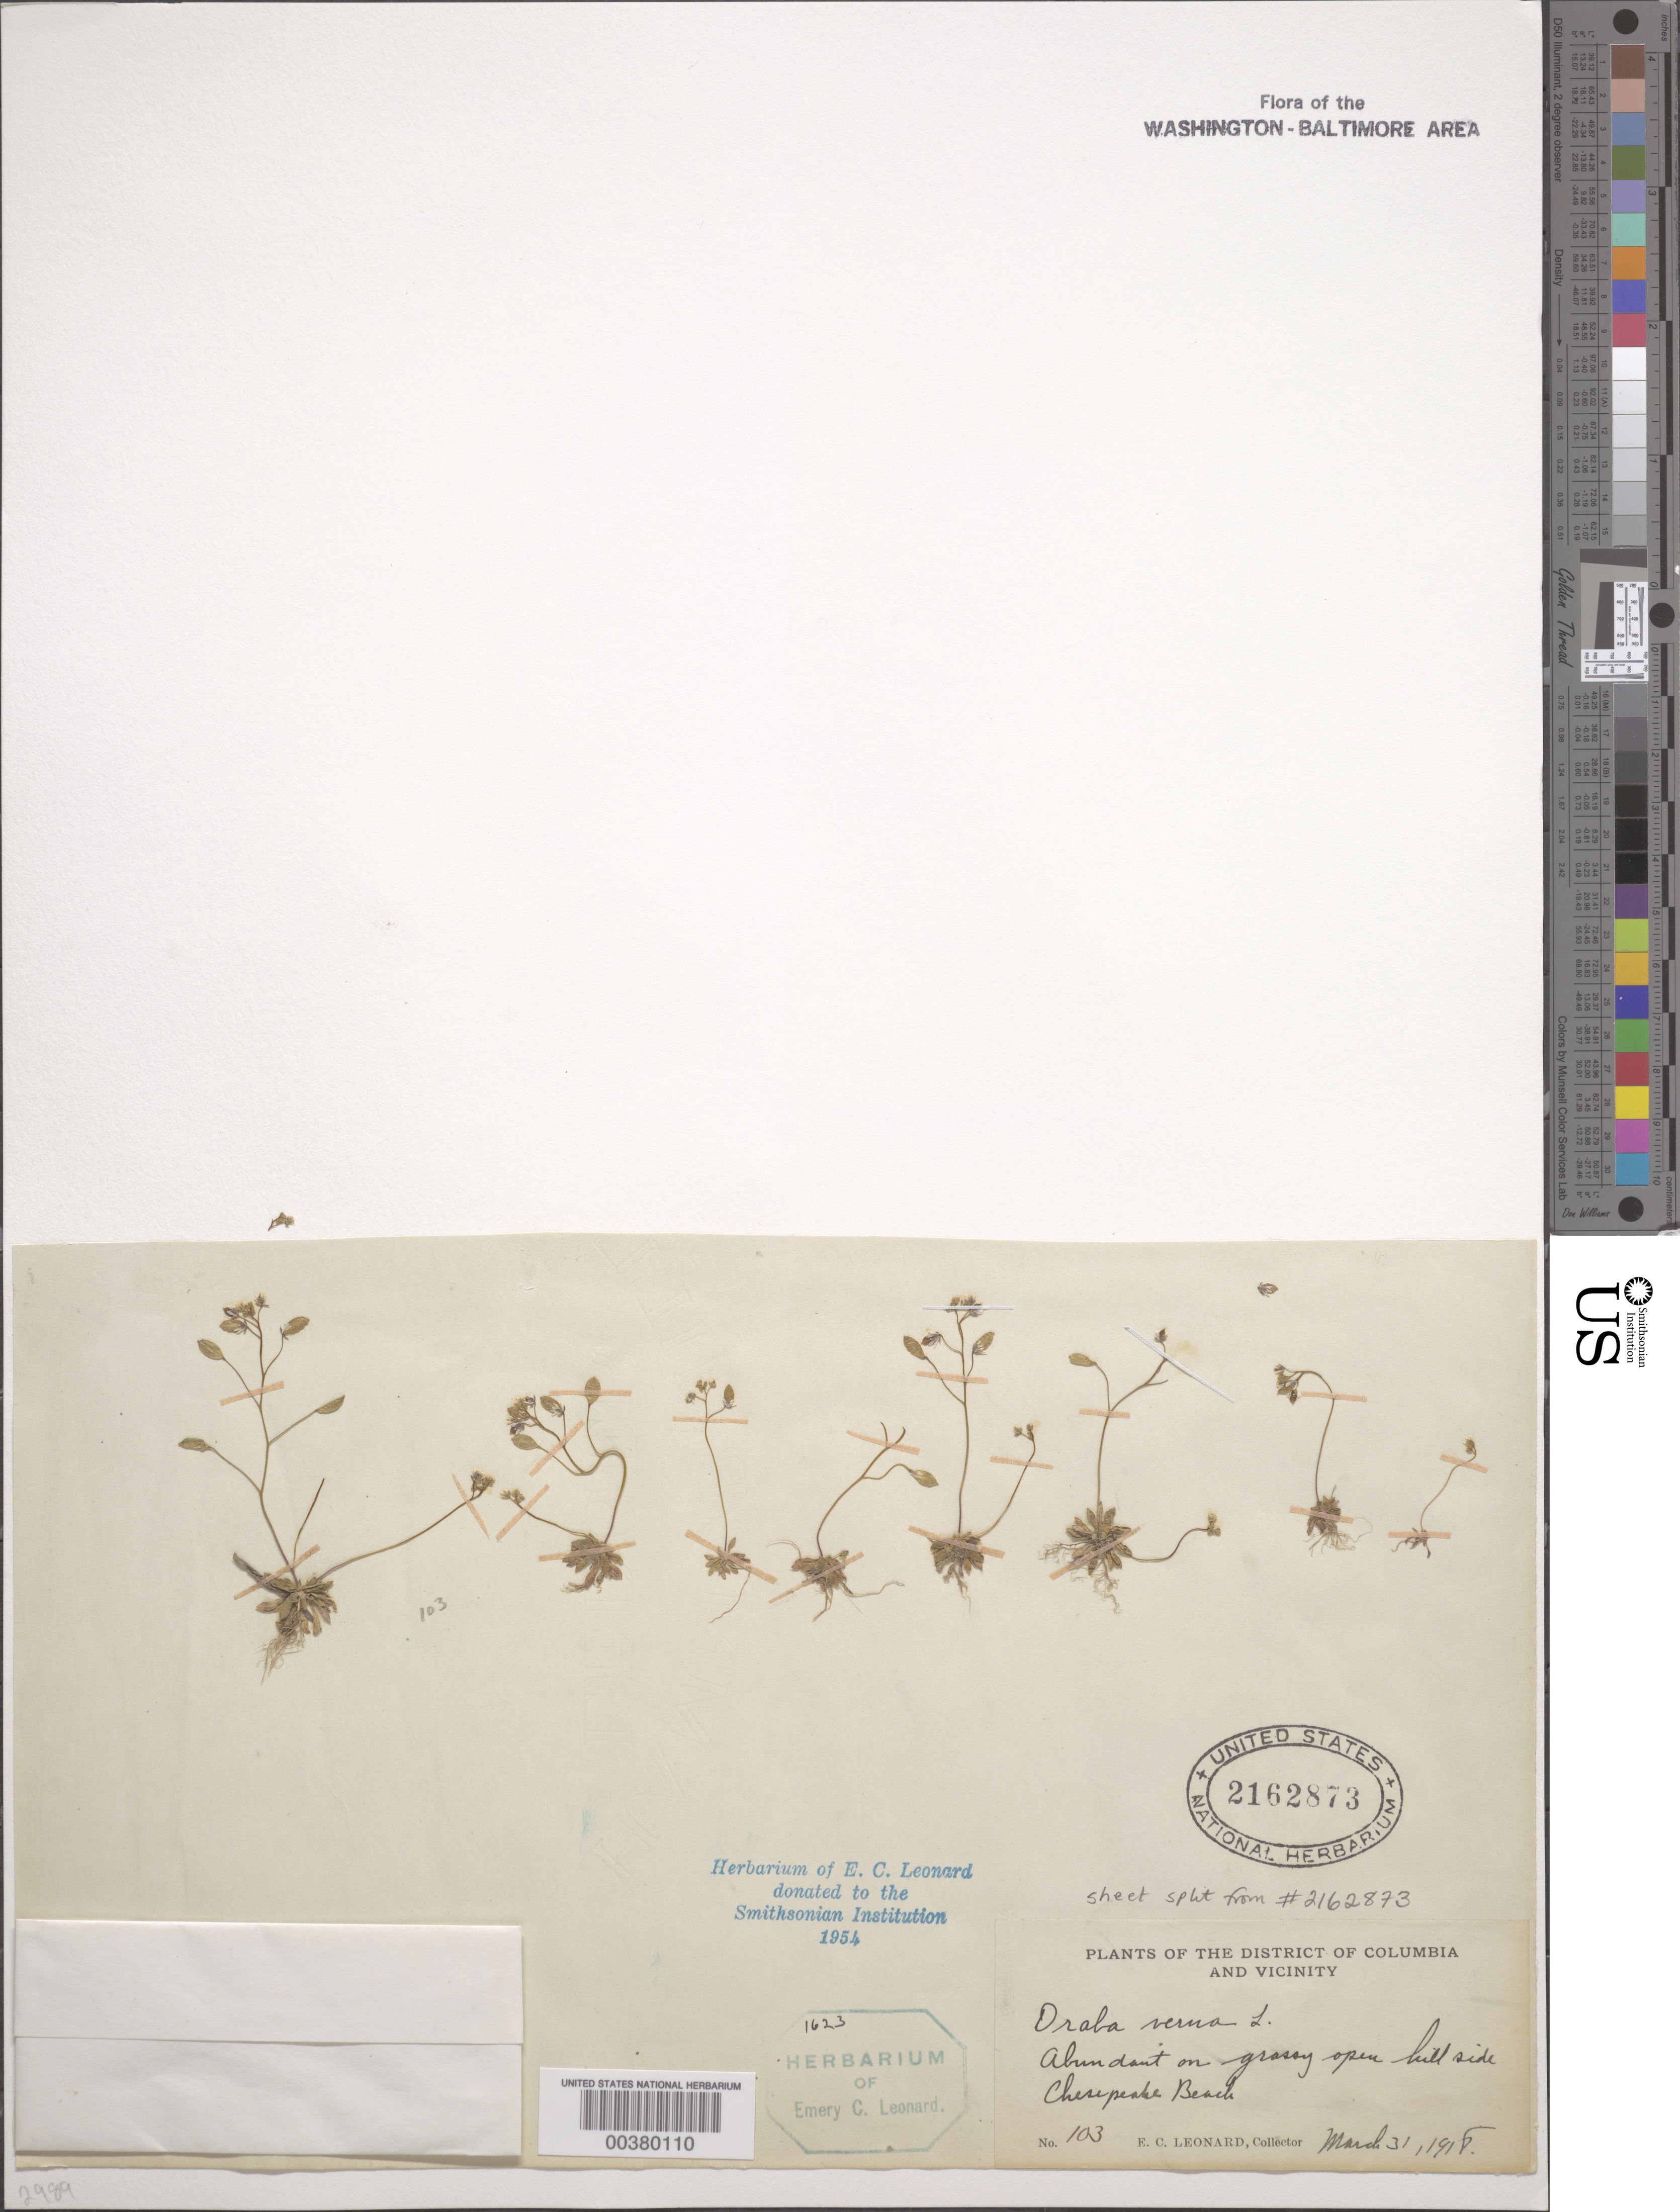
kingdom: Plantae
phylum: Tracheophyta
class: Magnoliopsida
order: Brassicales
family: Brassicaceae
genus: Draba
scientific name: Draba verna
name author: L.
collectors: E. C. Leonard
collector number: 103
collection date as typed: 31 Mar 1918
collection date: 1918-03-31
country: United States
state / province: Maryland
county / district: Calvert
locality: Chesapeake Beach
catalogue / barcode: US 2162873